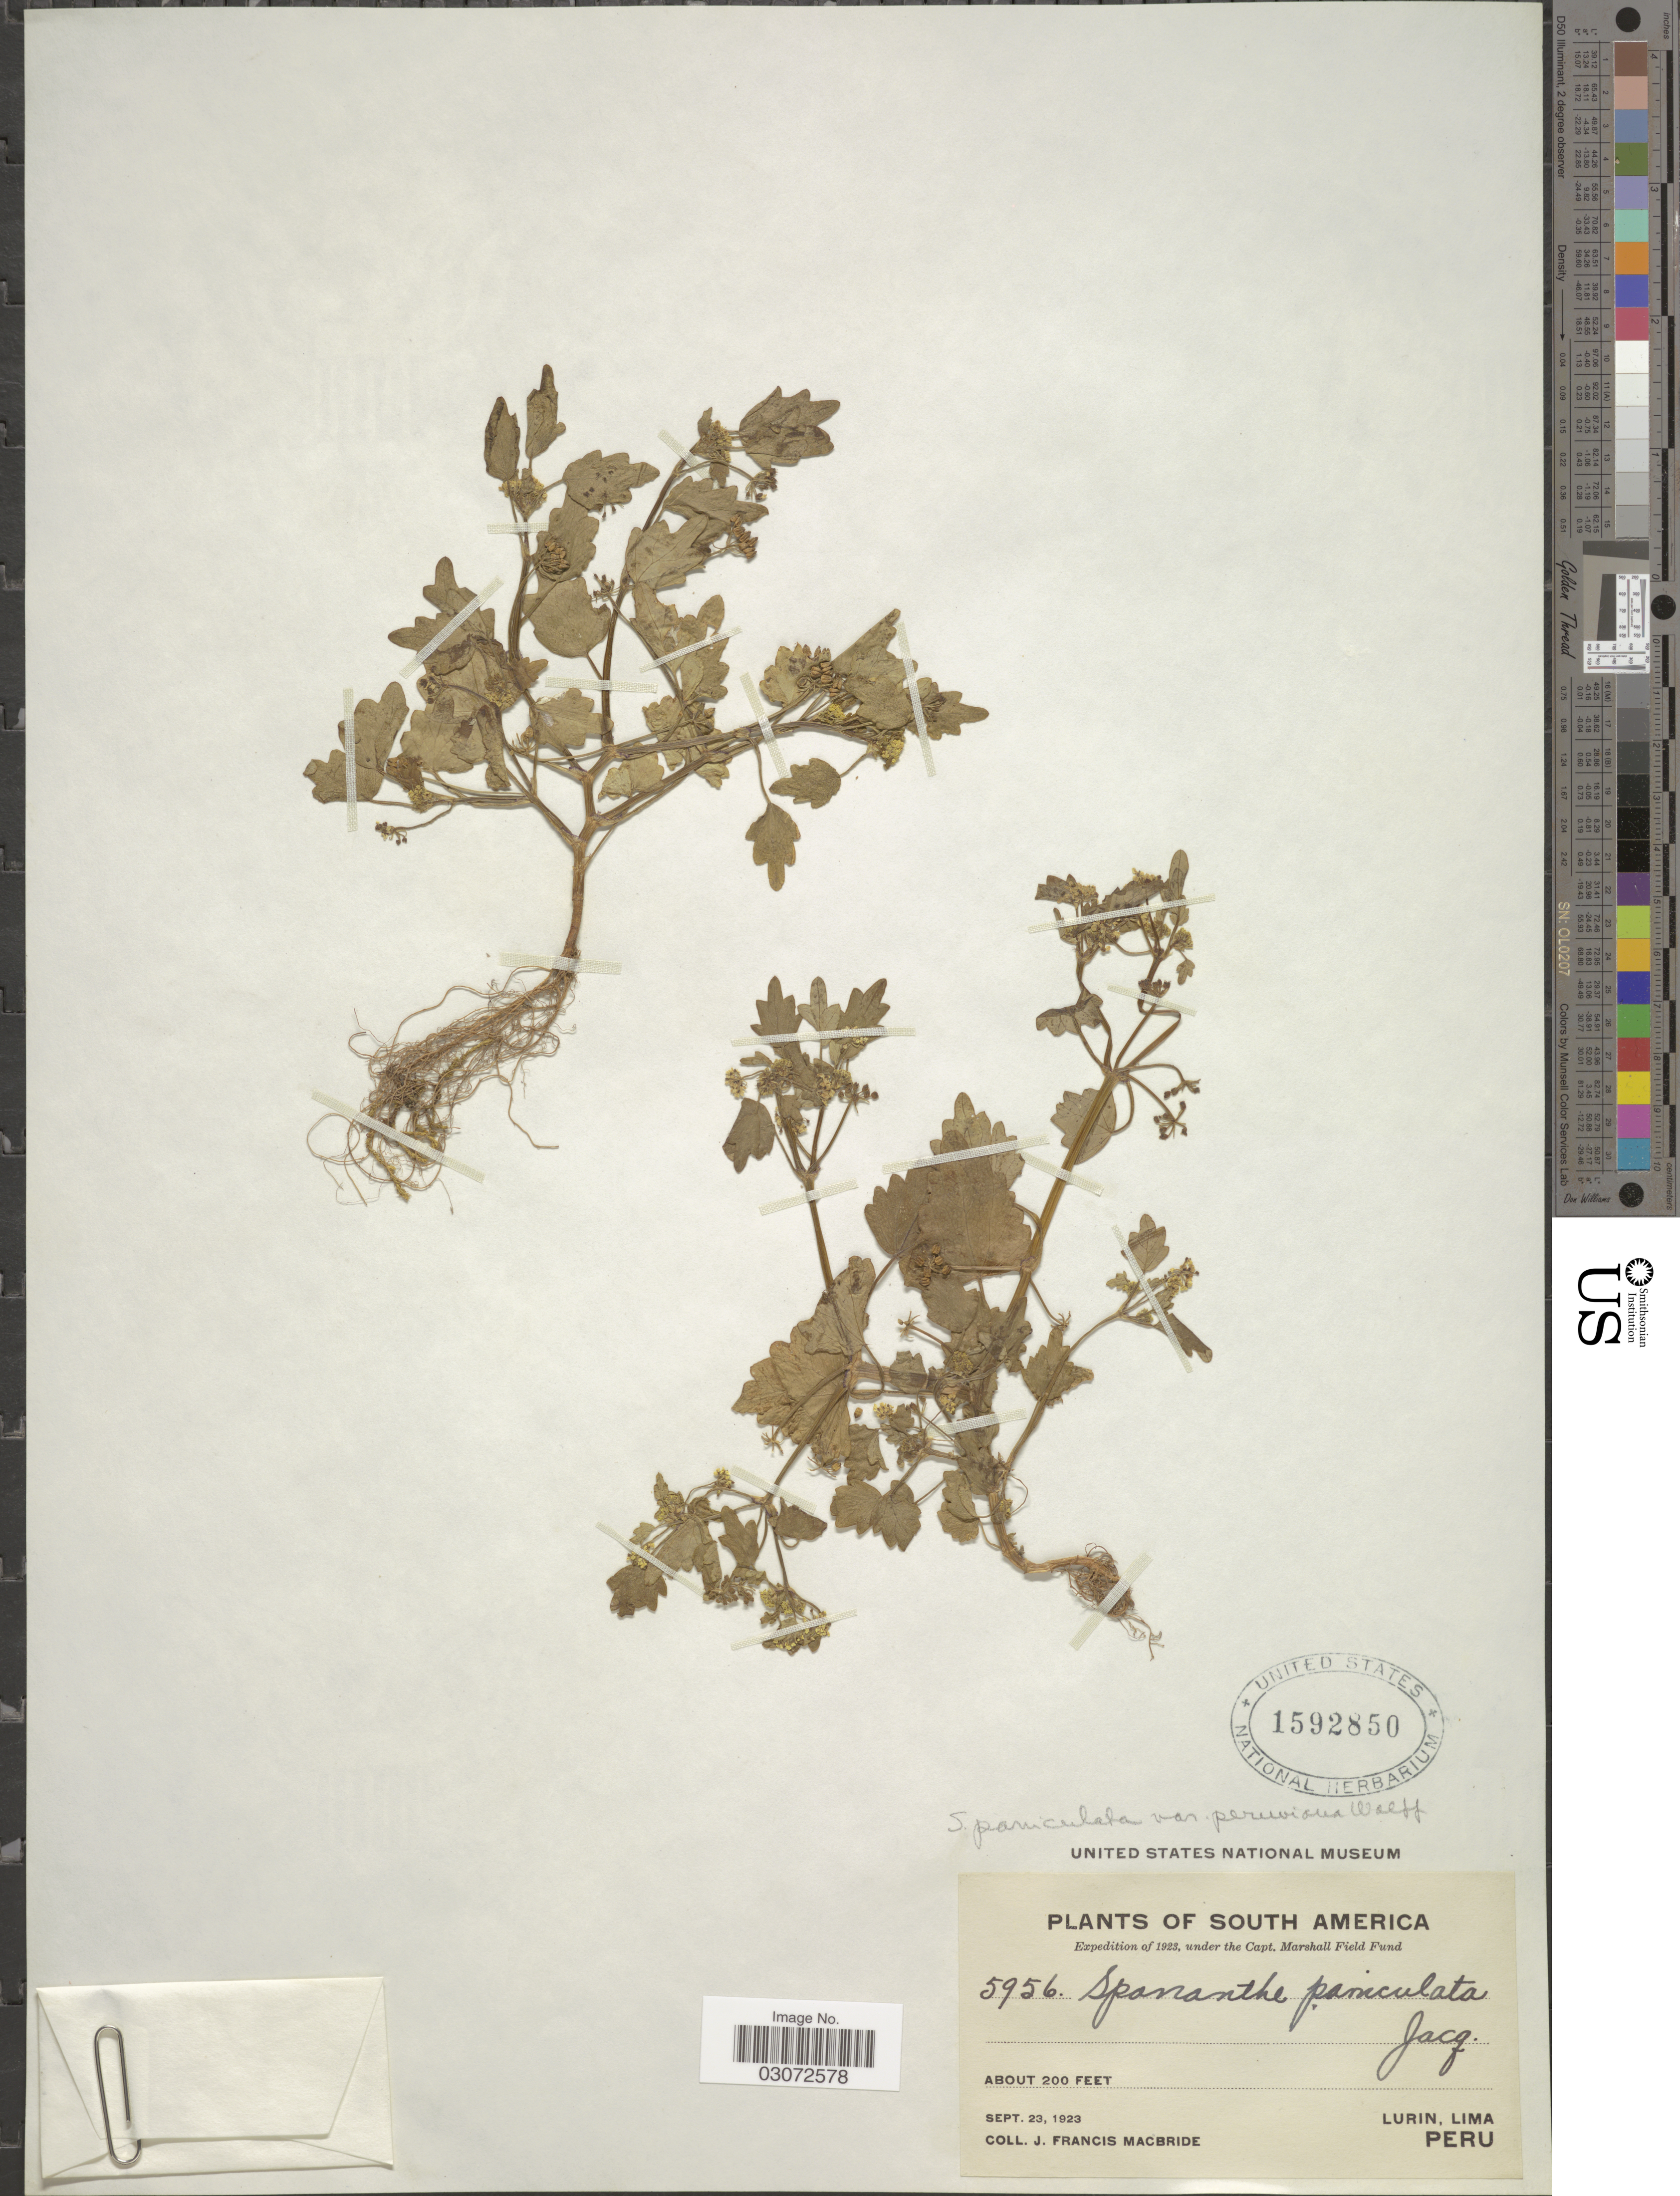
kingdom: Plantae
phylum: Tracheophyta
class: Magnoliopsida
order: Apiales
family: Apiaceae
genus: Spananthe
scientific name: Spananthe paniculata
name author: Jacq.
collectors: J. F. Macbride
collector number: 5956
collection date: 1923-09-23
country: Peru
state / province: Lima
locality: Lurin.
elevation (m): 61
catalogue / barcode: US 1592850